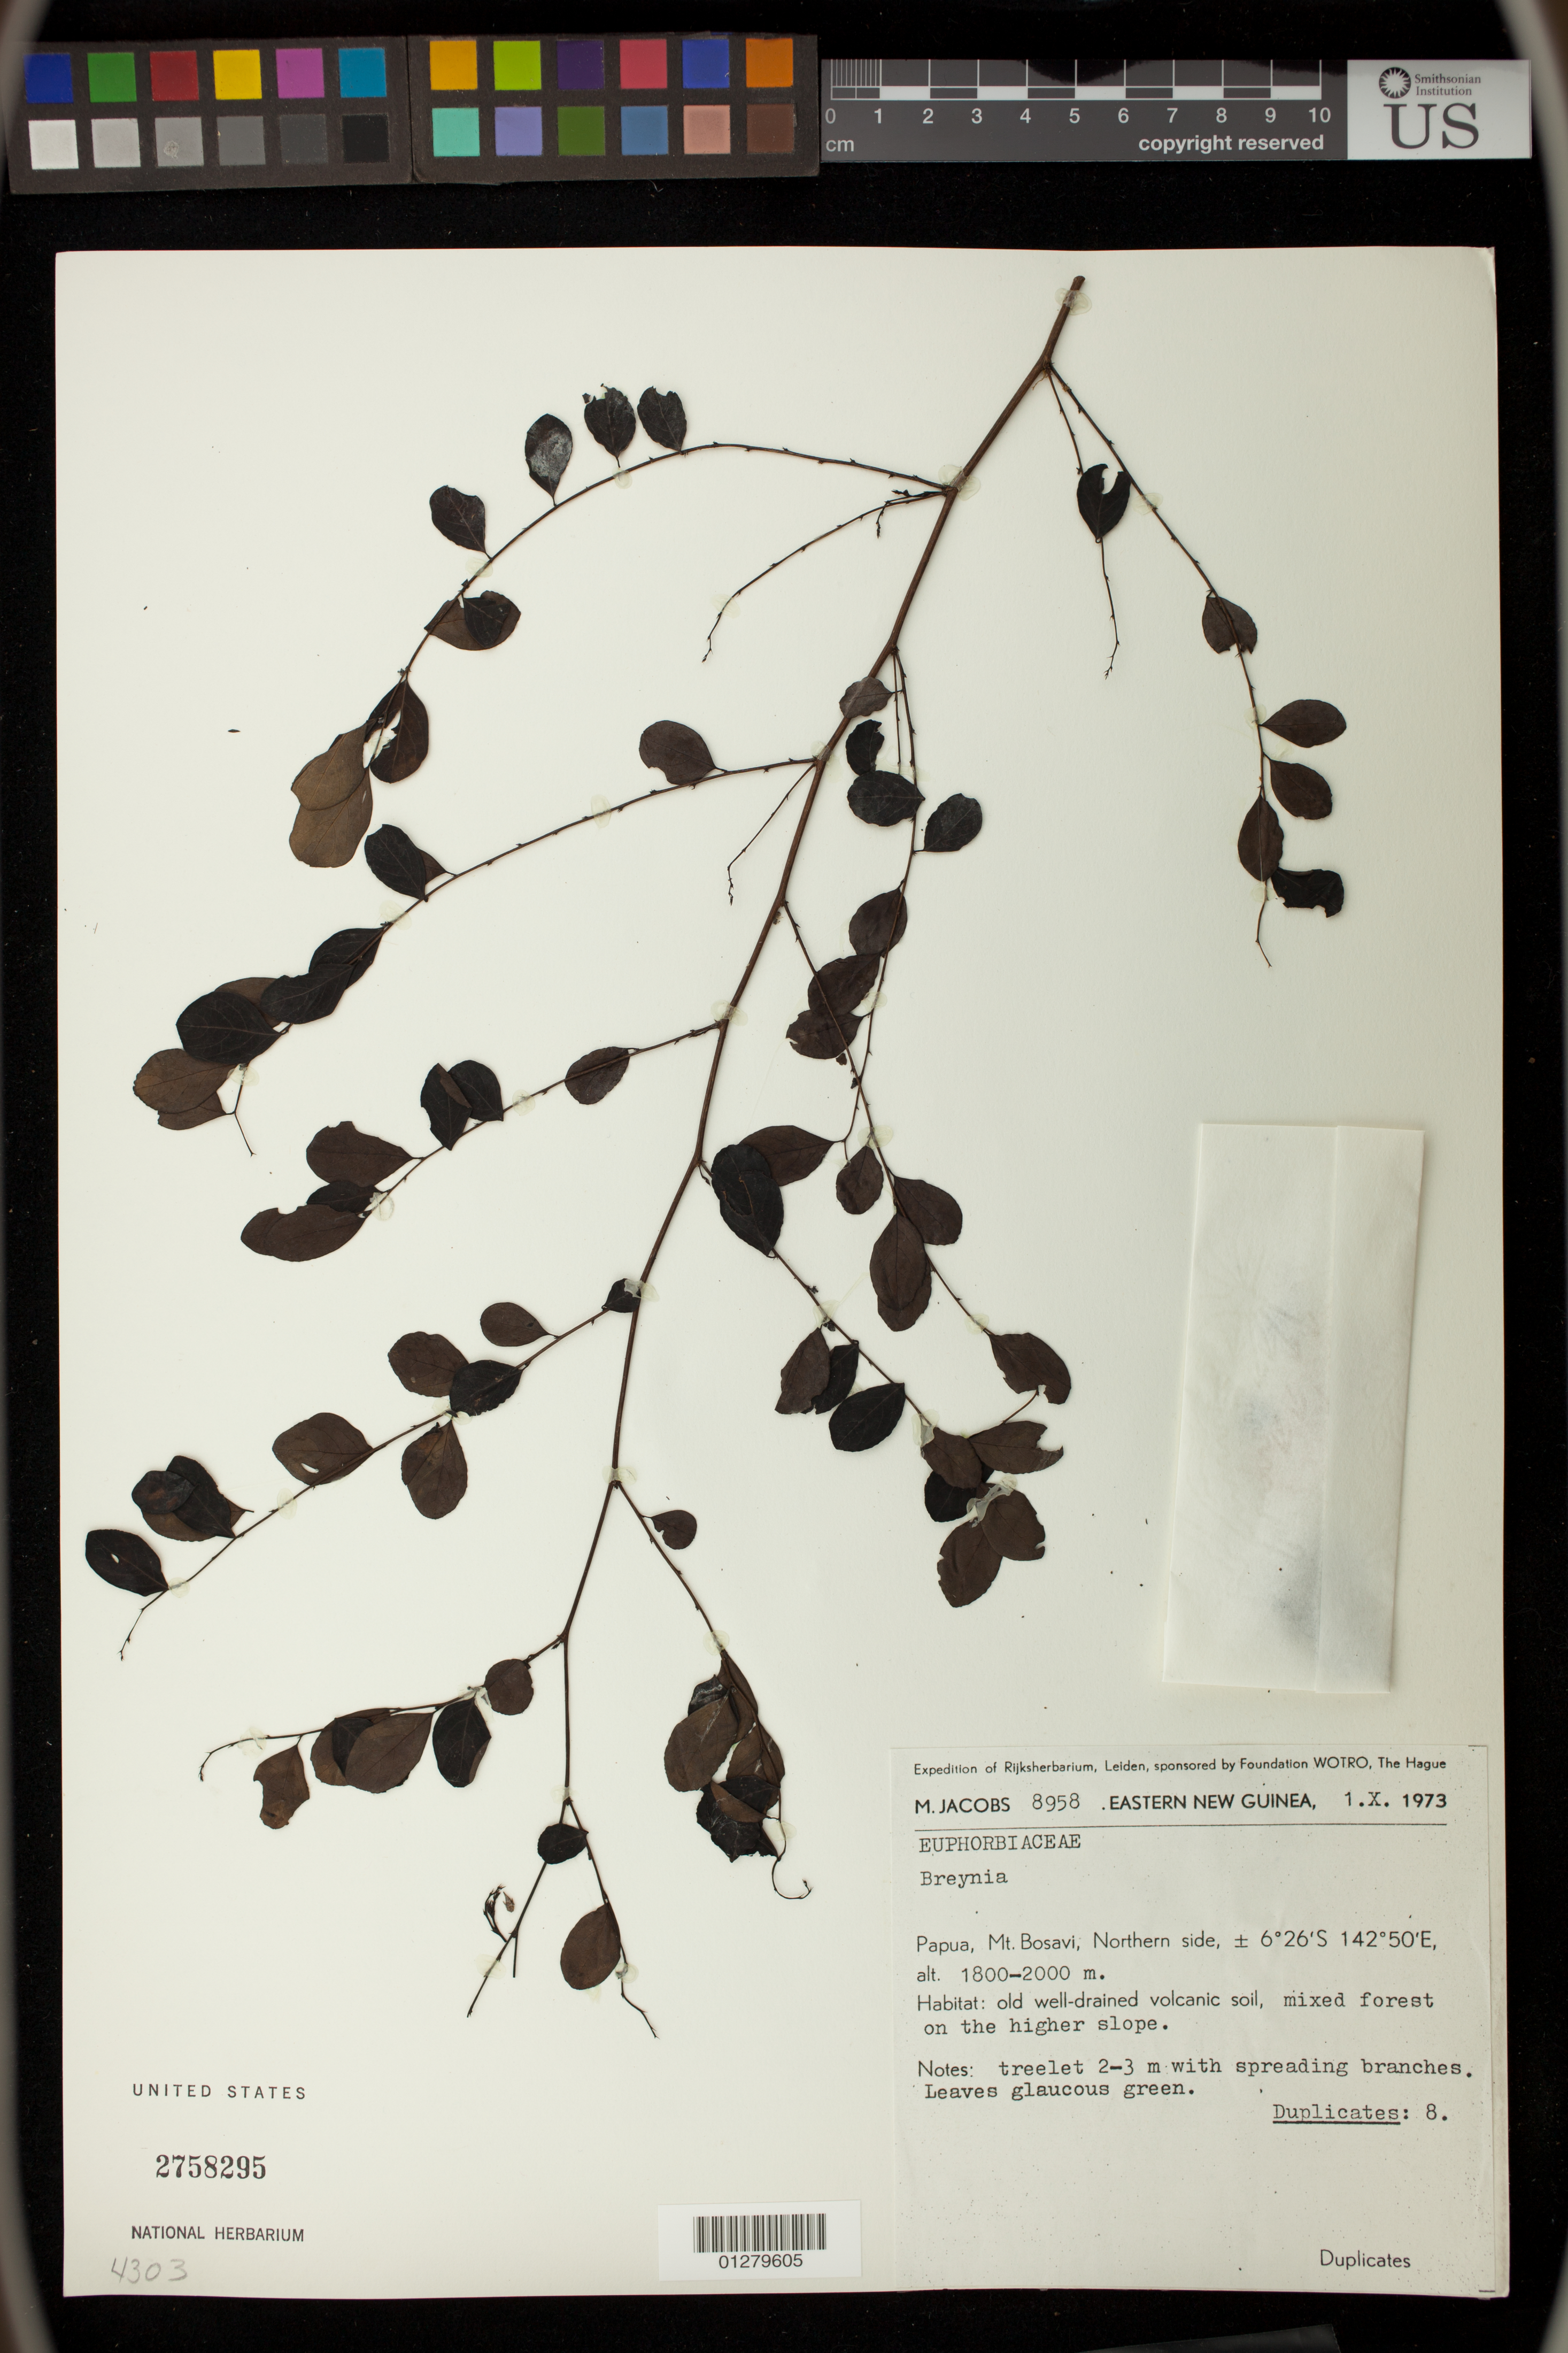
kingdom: Plantae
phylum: Tracheophyta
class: Magnoliopsida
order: Malpighiales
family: Phyllanthaceae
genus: Breynia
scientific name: Breynia sp.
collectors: M. Jacobs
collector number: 8958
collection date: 1973-10-01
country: Papua New Guinea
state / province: Southern Highlands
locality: Papua, Mt. Bosavi, Northern side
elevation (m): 1800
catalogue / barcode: US 2758295